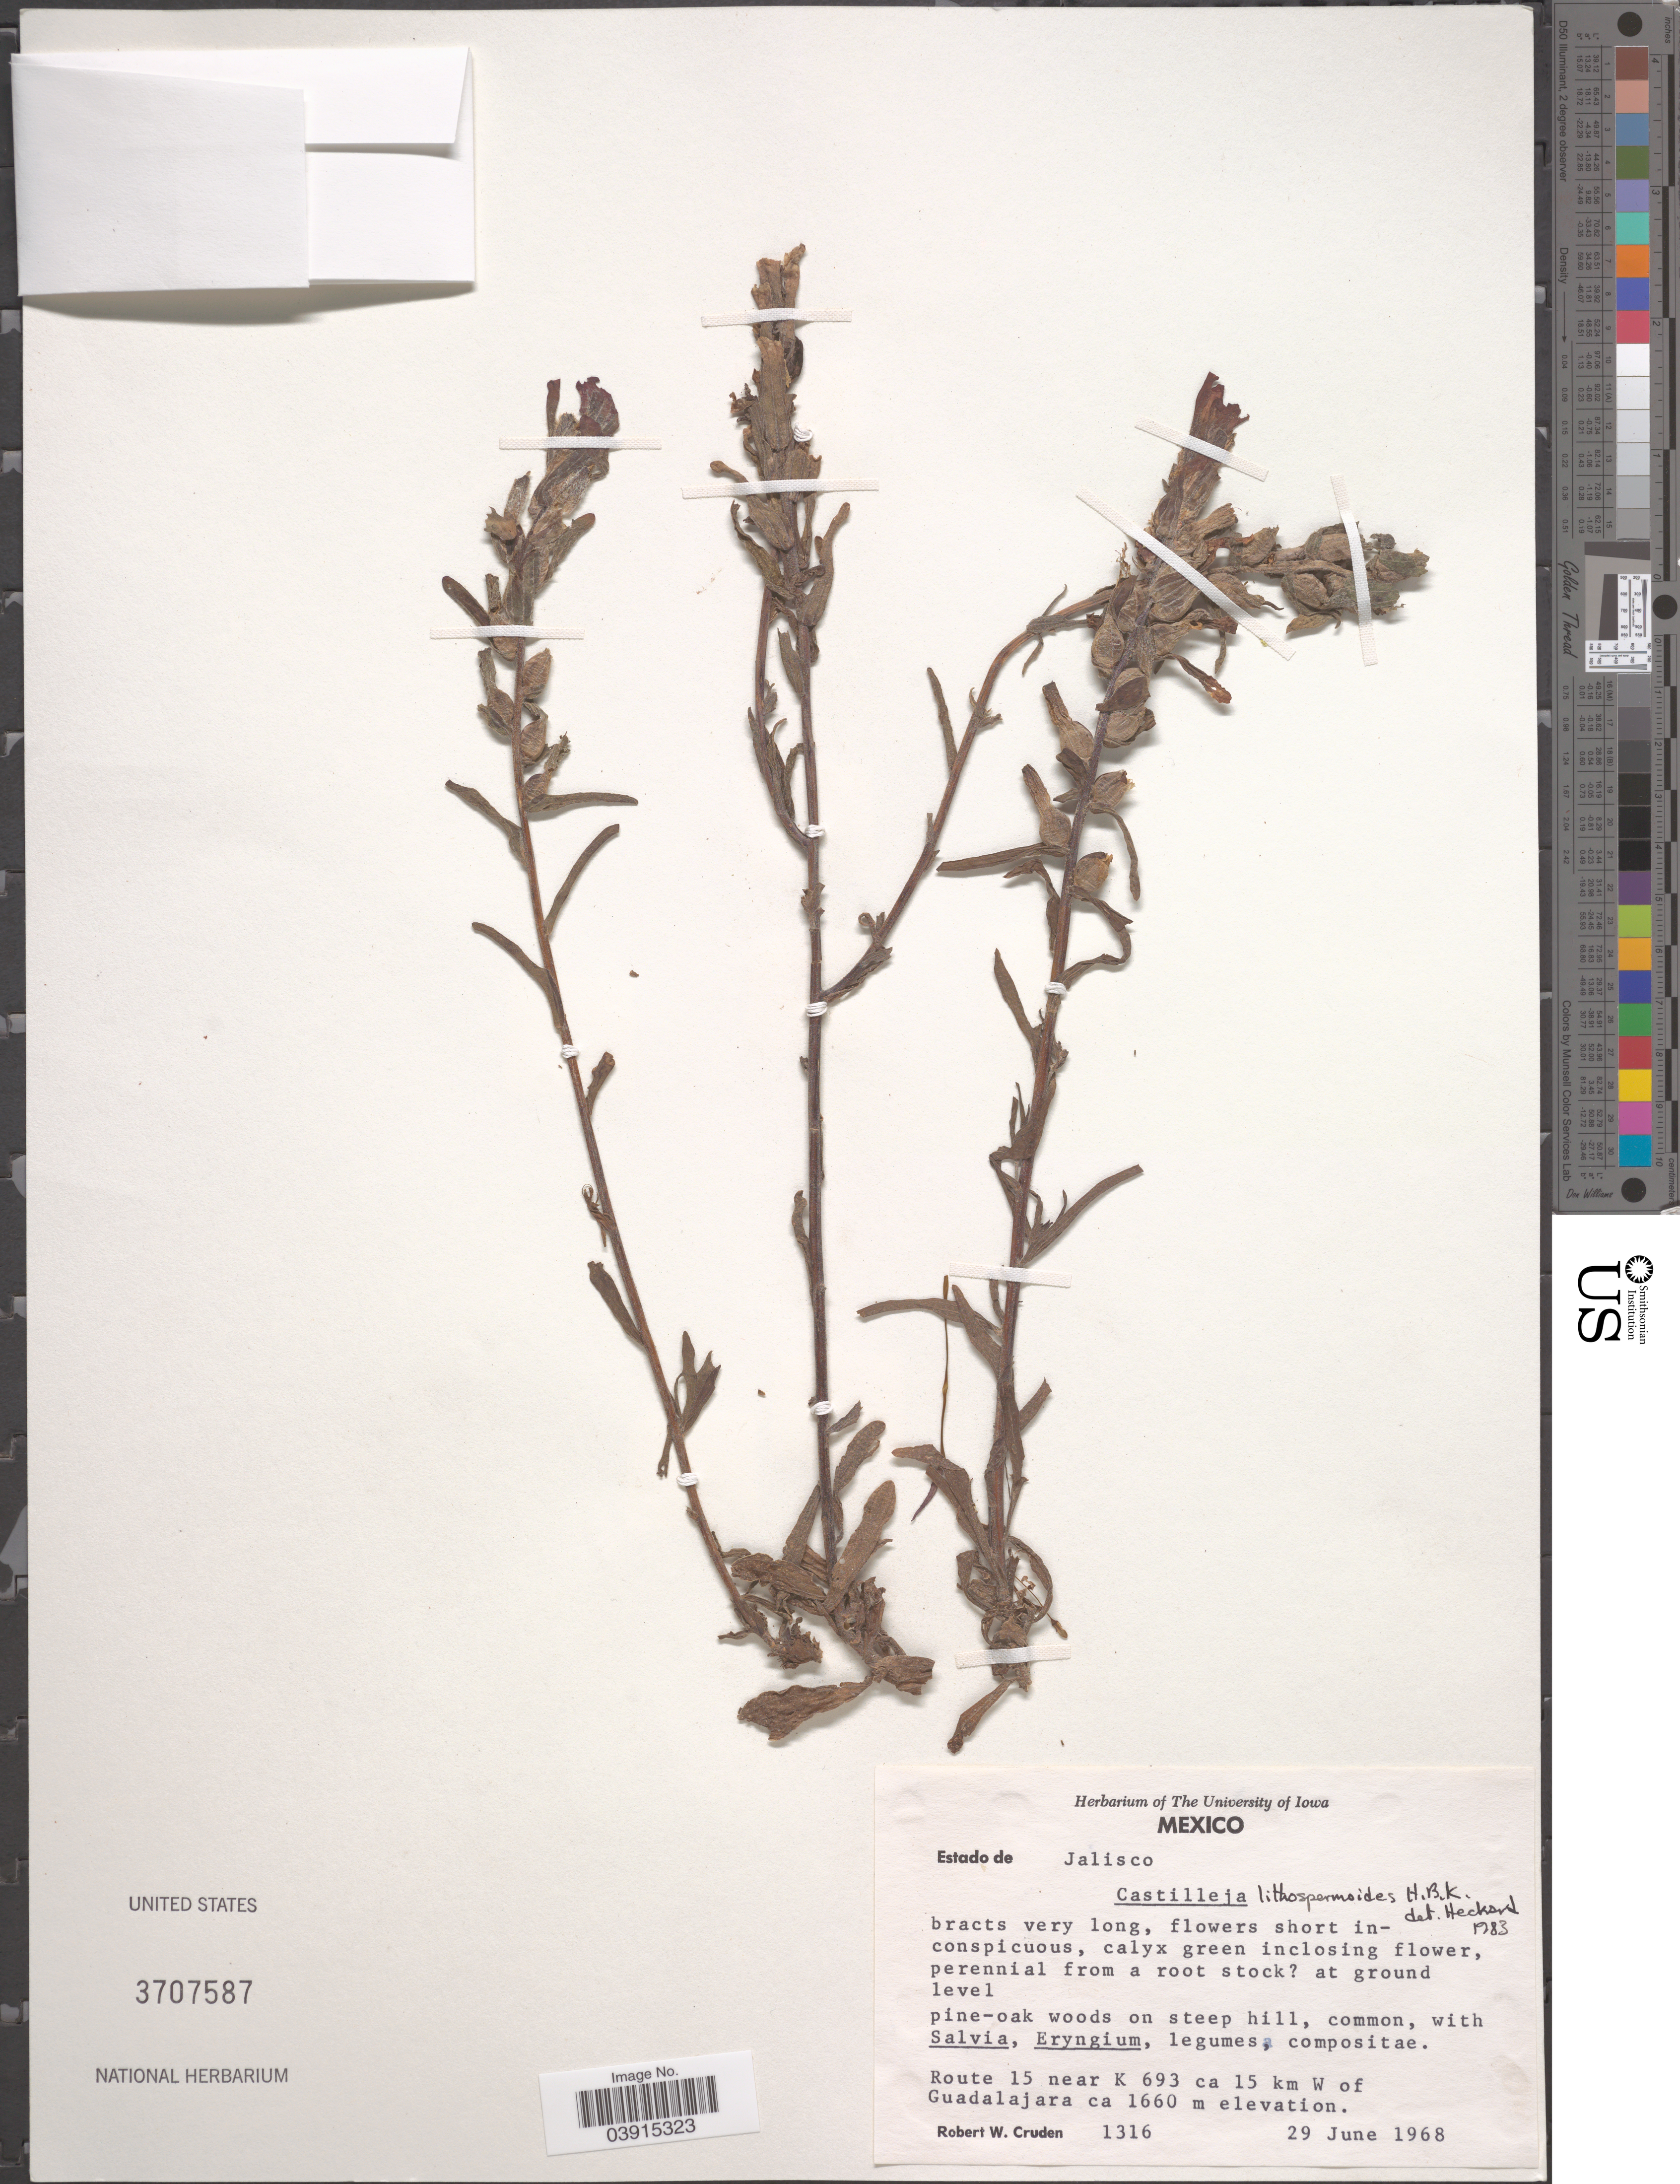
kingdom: Plantae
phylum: Tracheophyta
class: Magnoliopsida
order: Lamiales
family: Orobanchaceae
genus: Castilleja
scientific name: Castilleja lithospermoides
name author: Kunth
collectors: R. W. Cruden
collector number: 1316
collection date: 1968-06-29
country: Mexico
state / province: Jalisco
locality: Route 15 near K 693 ca 15 km W of Guadalajarca.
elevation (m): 1660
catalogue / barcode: US 3707587